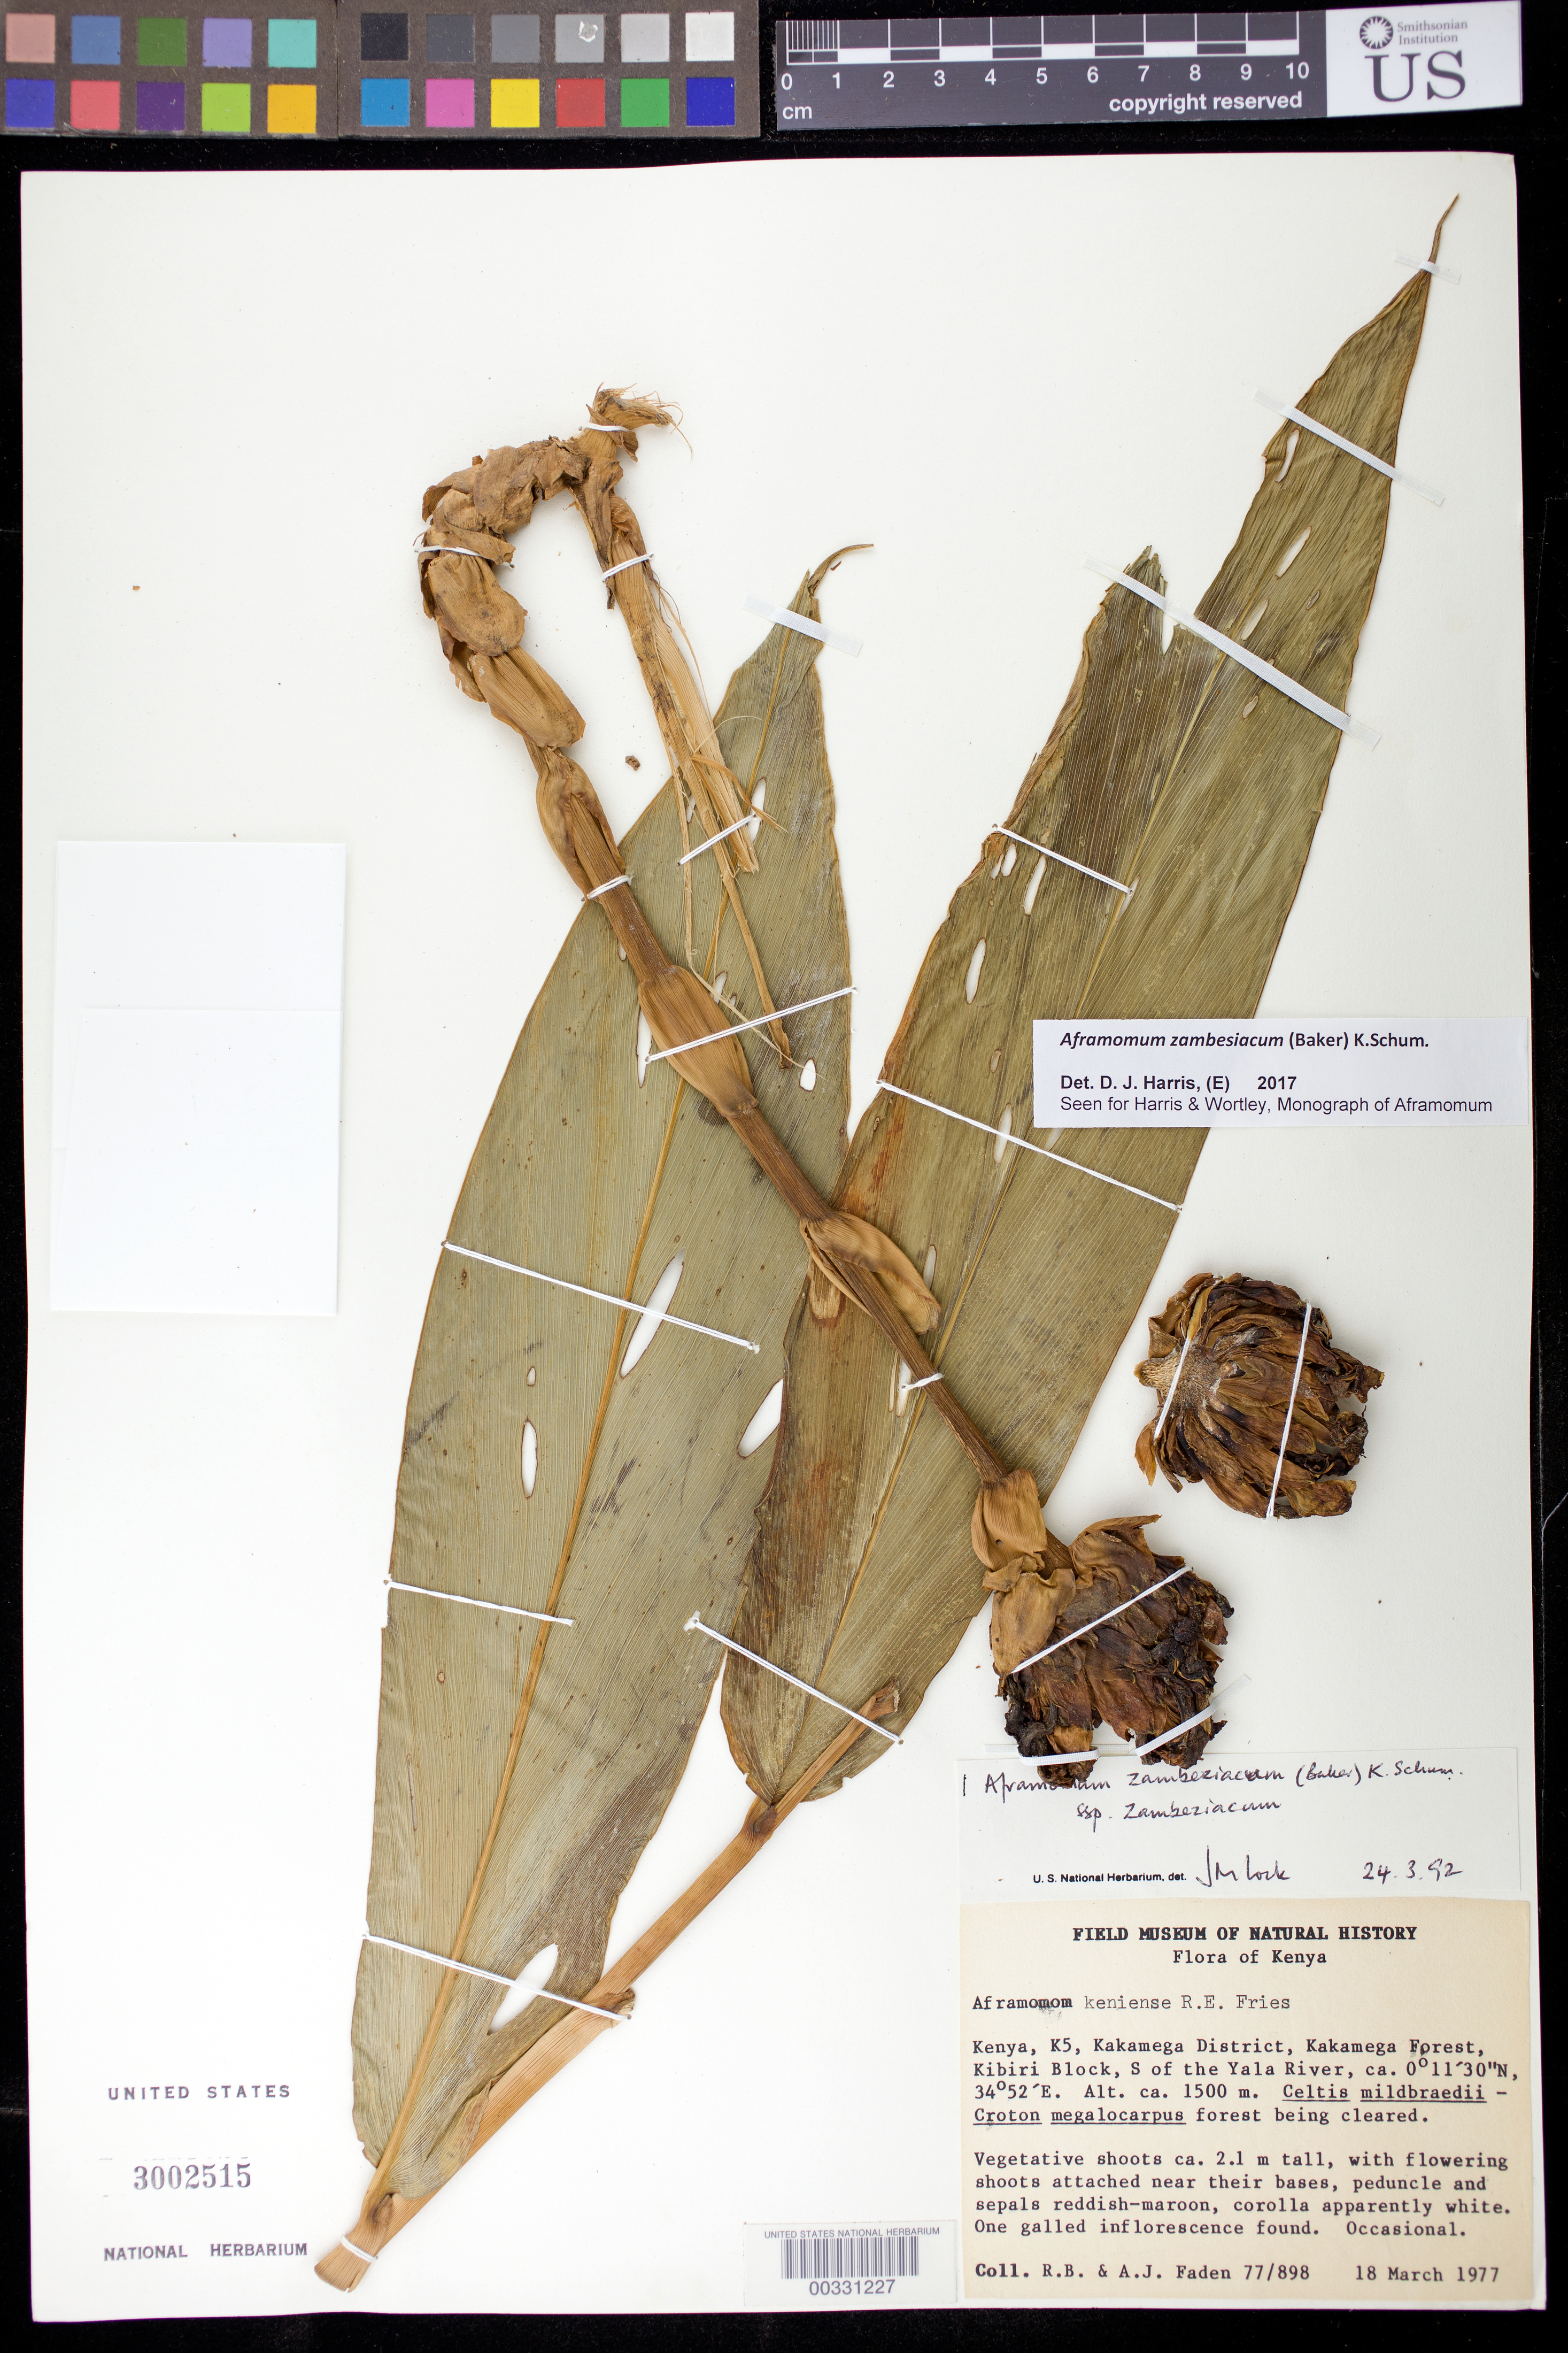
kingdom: Plantae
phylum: Tracheophyta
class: Liliopsida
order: Zingiberales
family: Zingiberaceae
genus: Aframomum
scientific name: Aframomum zambesiacum subsp. zambesiacum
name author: (Baker) K. Schum.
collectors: R. B. Faden & A. J. Faden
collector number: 77/898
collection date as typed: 18 Mar 1977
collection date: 1977-03-18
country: Kenya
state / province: Kakamega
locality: Kakamega forest, kibiri block, s of yala river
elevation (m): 1500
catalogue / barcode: US 3002515